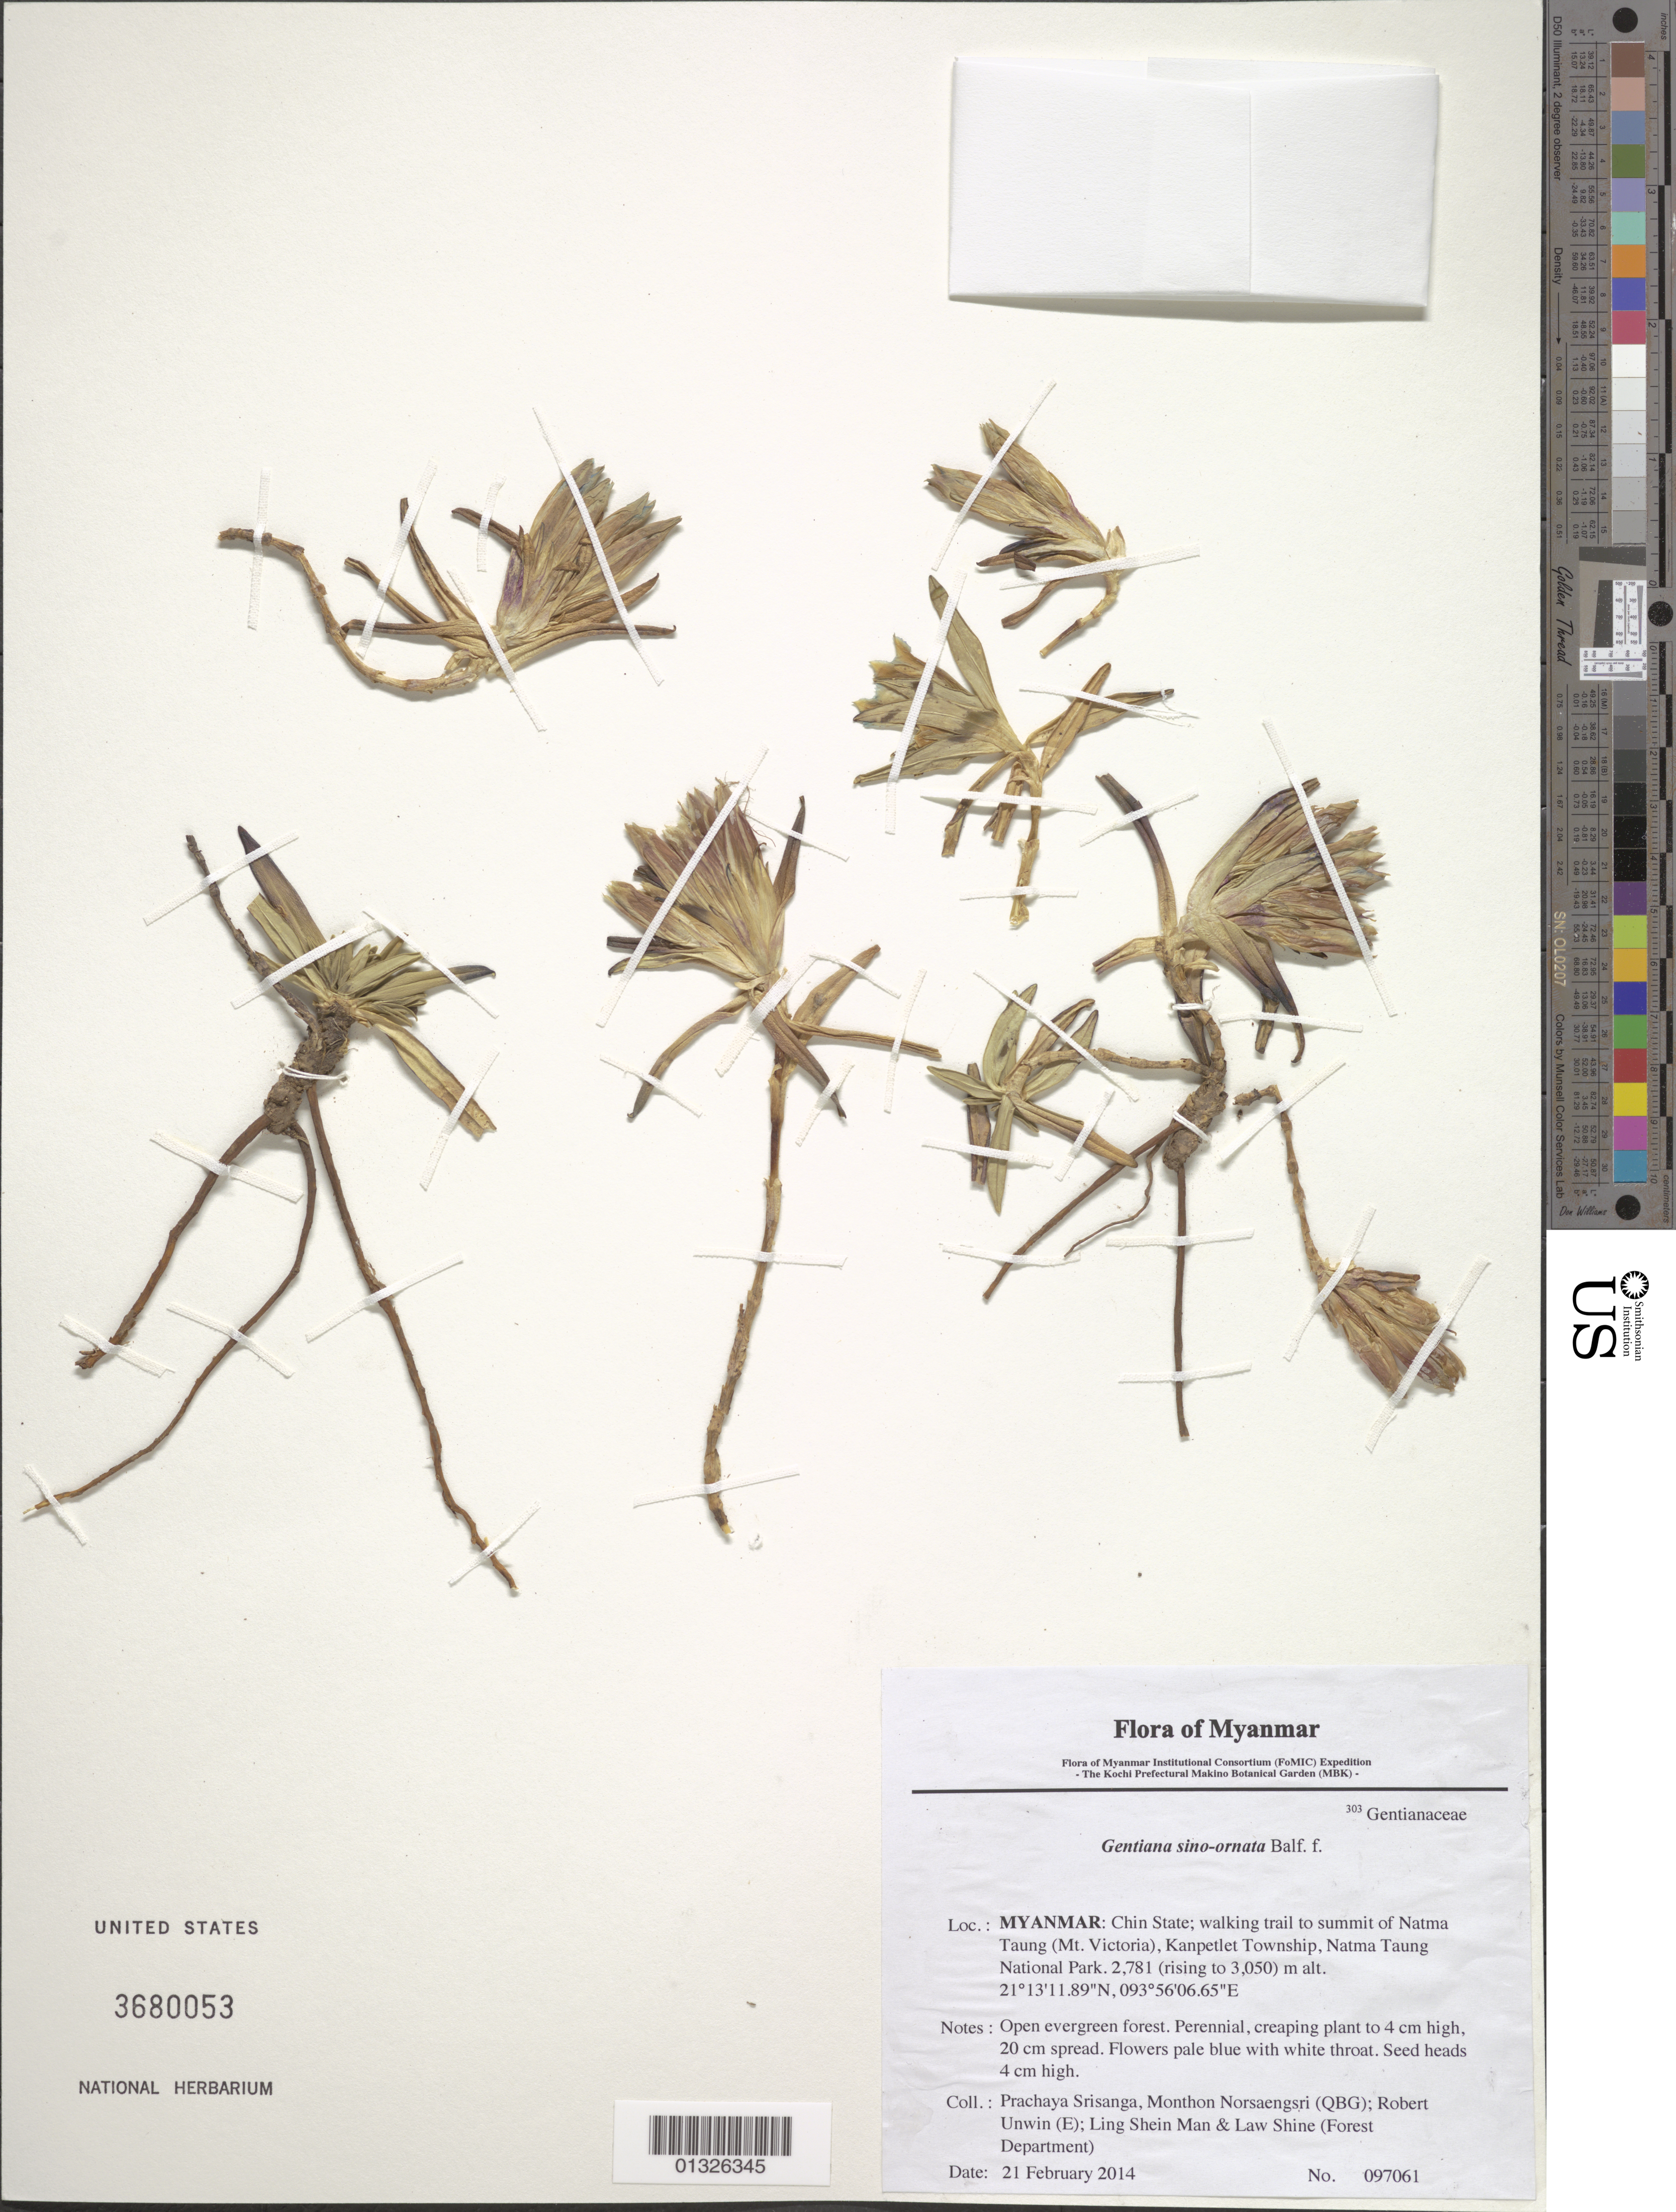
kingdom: Plantae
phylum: Tracheophyta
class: Magnoliopsida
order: Gentianales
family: Gentianaceae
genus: Gentiana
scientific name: Gentiana sino-ornata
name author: Balf. f.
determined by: Fujikawa, Kazumi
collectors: P. Srisanga, M. Norsaengsri, R. Unwin, Ling Shein Man & L. Shine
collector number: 97061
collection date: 2014-02-21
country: Myanmar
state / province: Chin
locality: Walking trail to summit of Natma Taung (Mt. Victoria), Kanpetlet Township, Natma Taung National Park.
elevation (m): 2781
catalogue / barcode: US 3680053